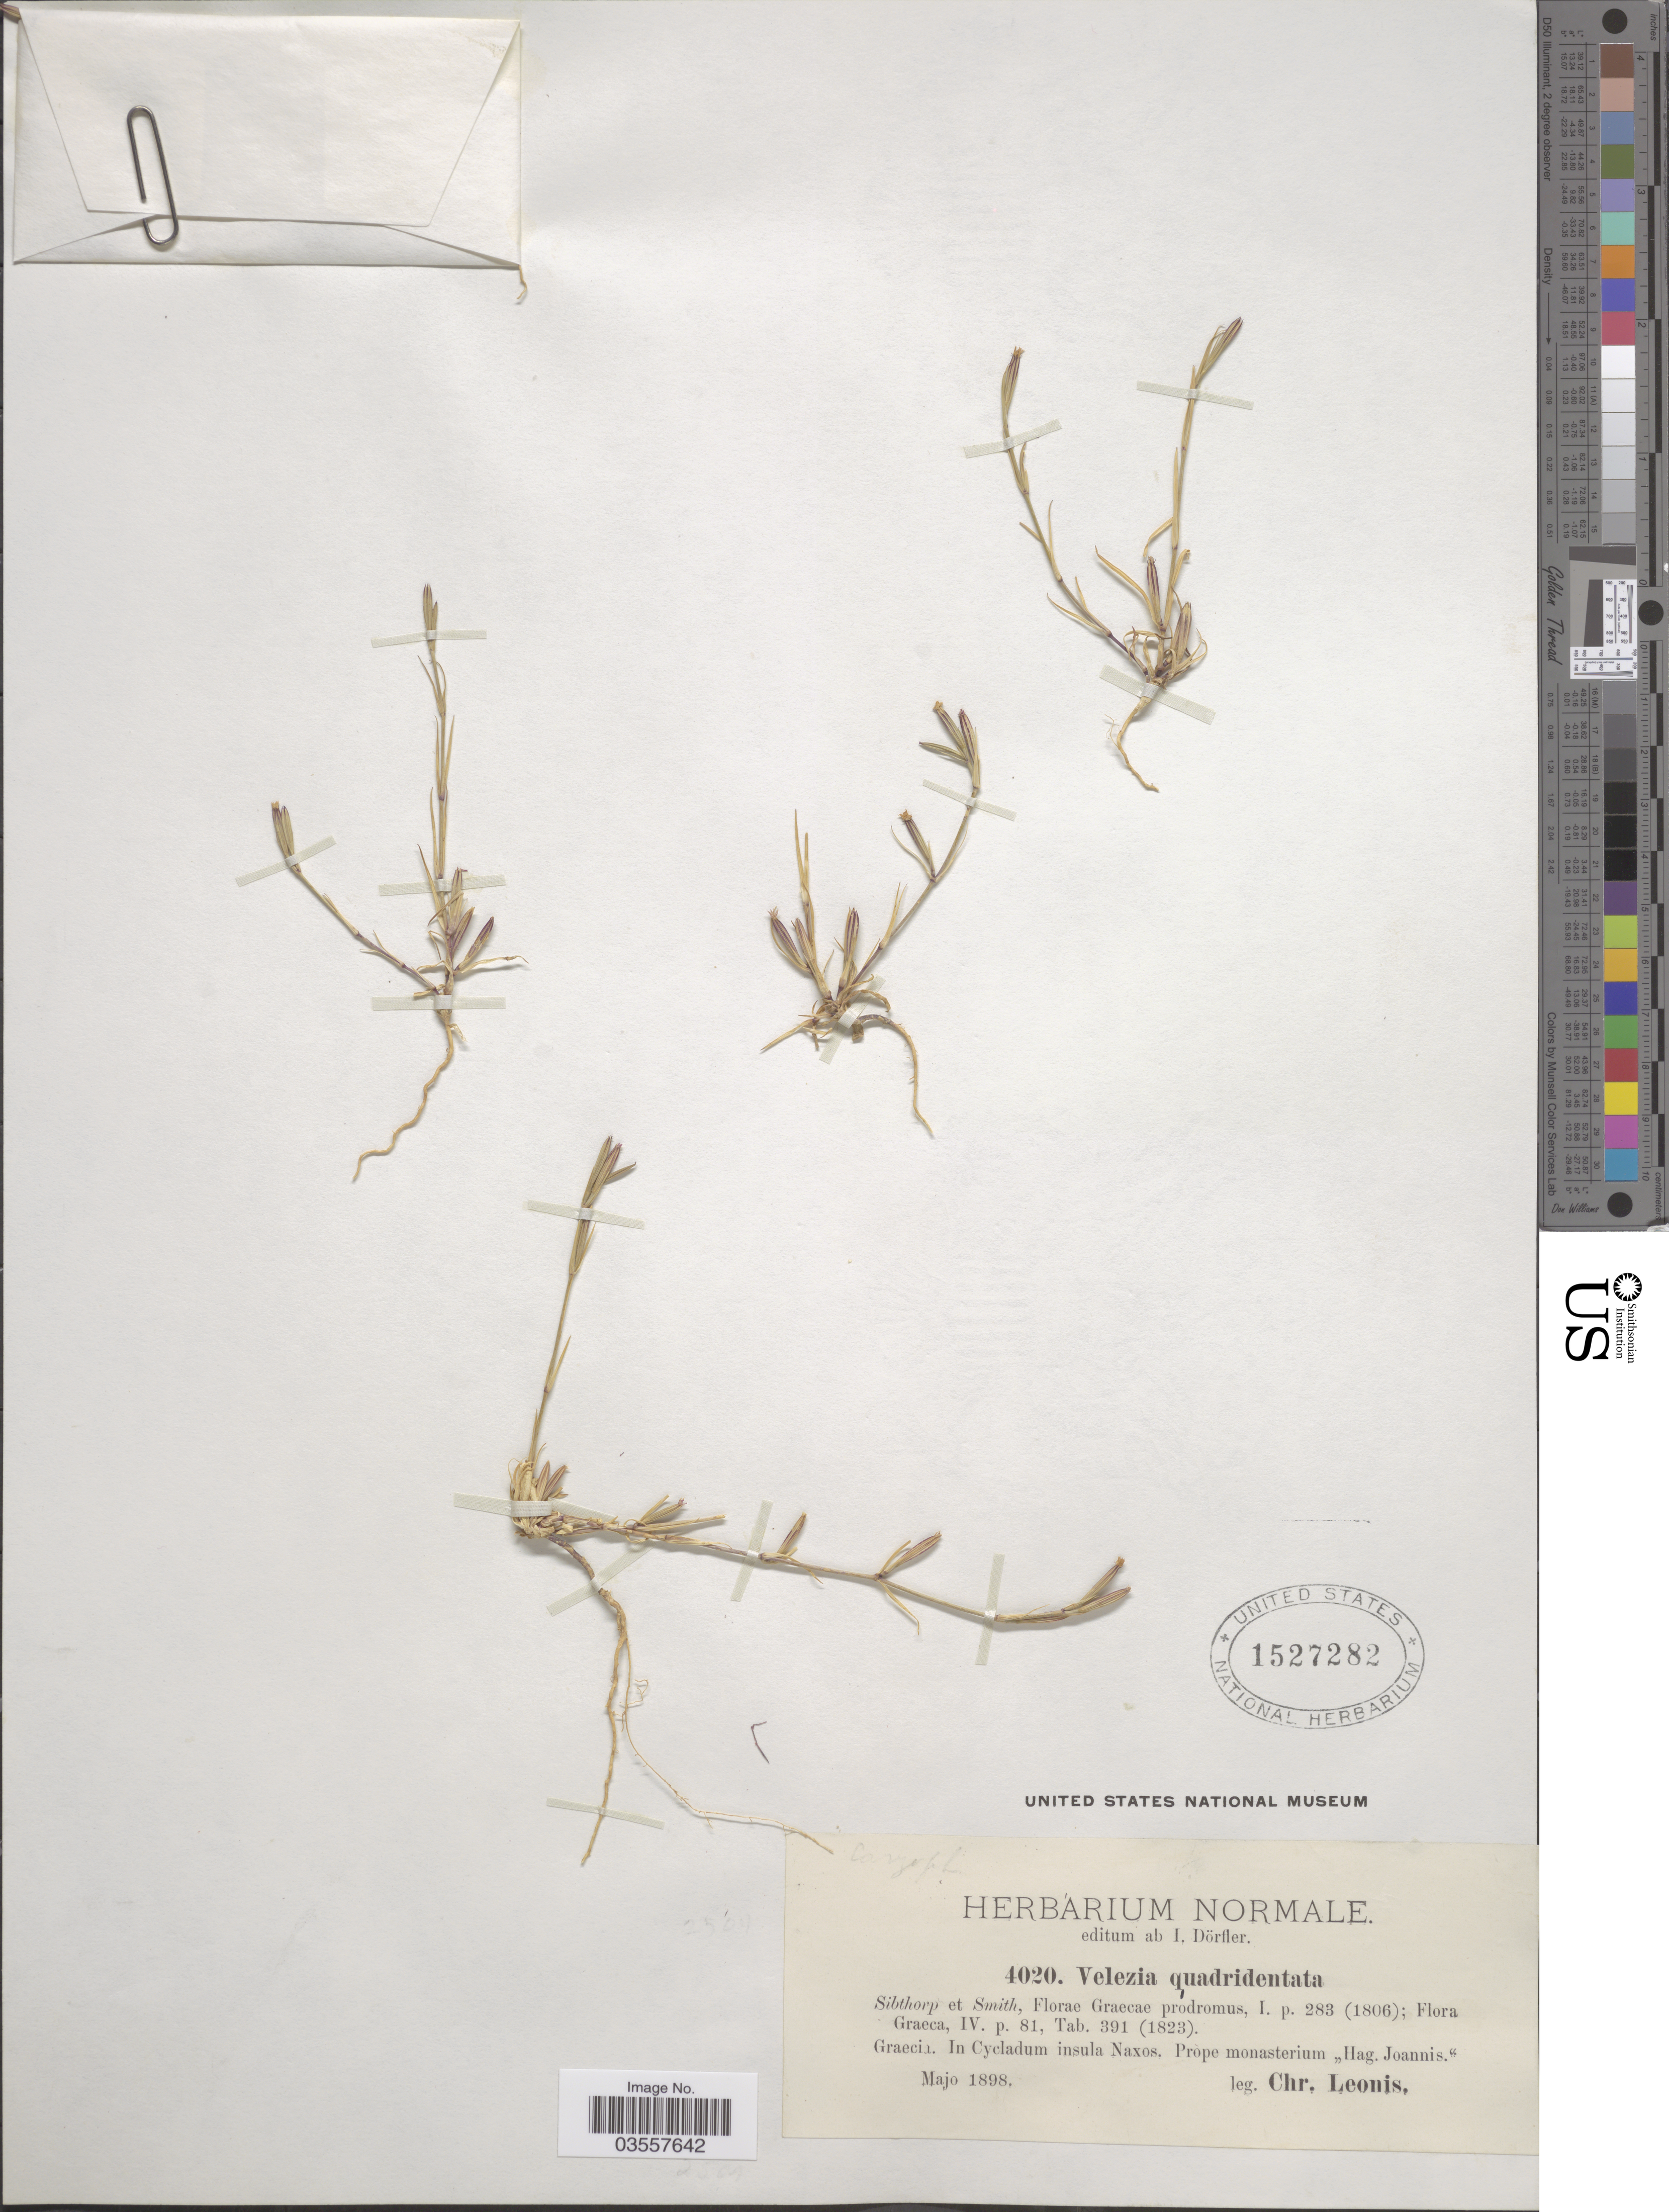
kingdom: Plantae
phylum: Tracheophyta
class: Magnoliopsida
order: Caryophyllales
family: Caryophyllaceae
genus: Dianthus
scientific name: Dianthus quadridentatus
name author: (Sm.) Fassou et al.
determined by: Strong, Mark T., (BOT), Smithsonian Institution - National Museum of Natural History (UNITED STATES)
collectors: C. Leonis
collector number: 4020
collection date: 1898-05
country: Greece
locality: Græcia. In Cycladum insula Naxos. Prope monasterium "Hag. Joannis.".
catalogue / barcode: US 1527282